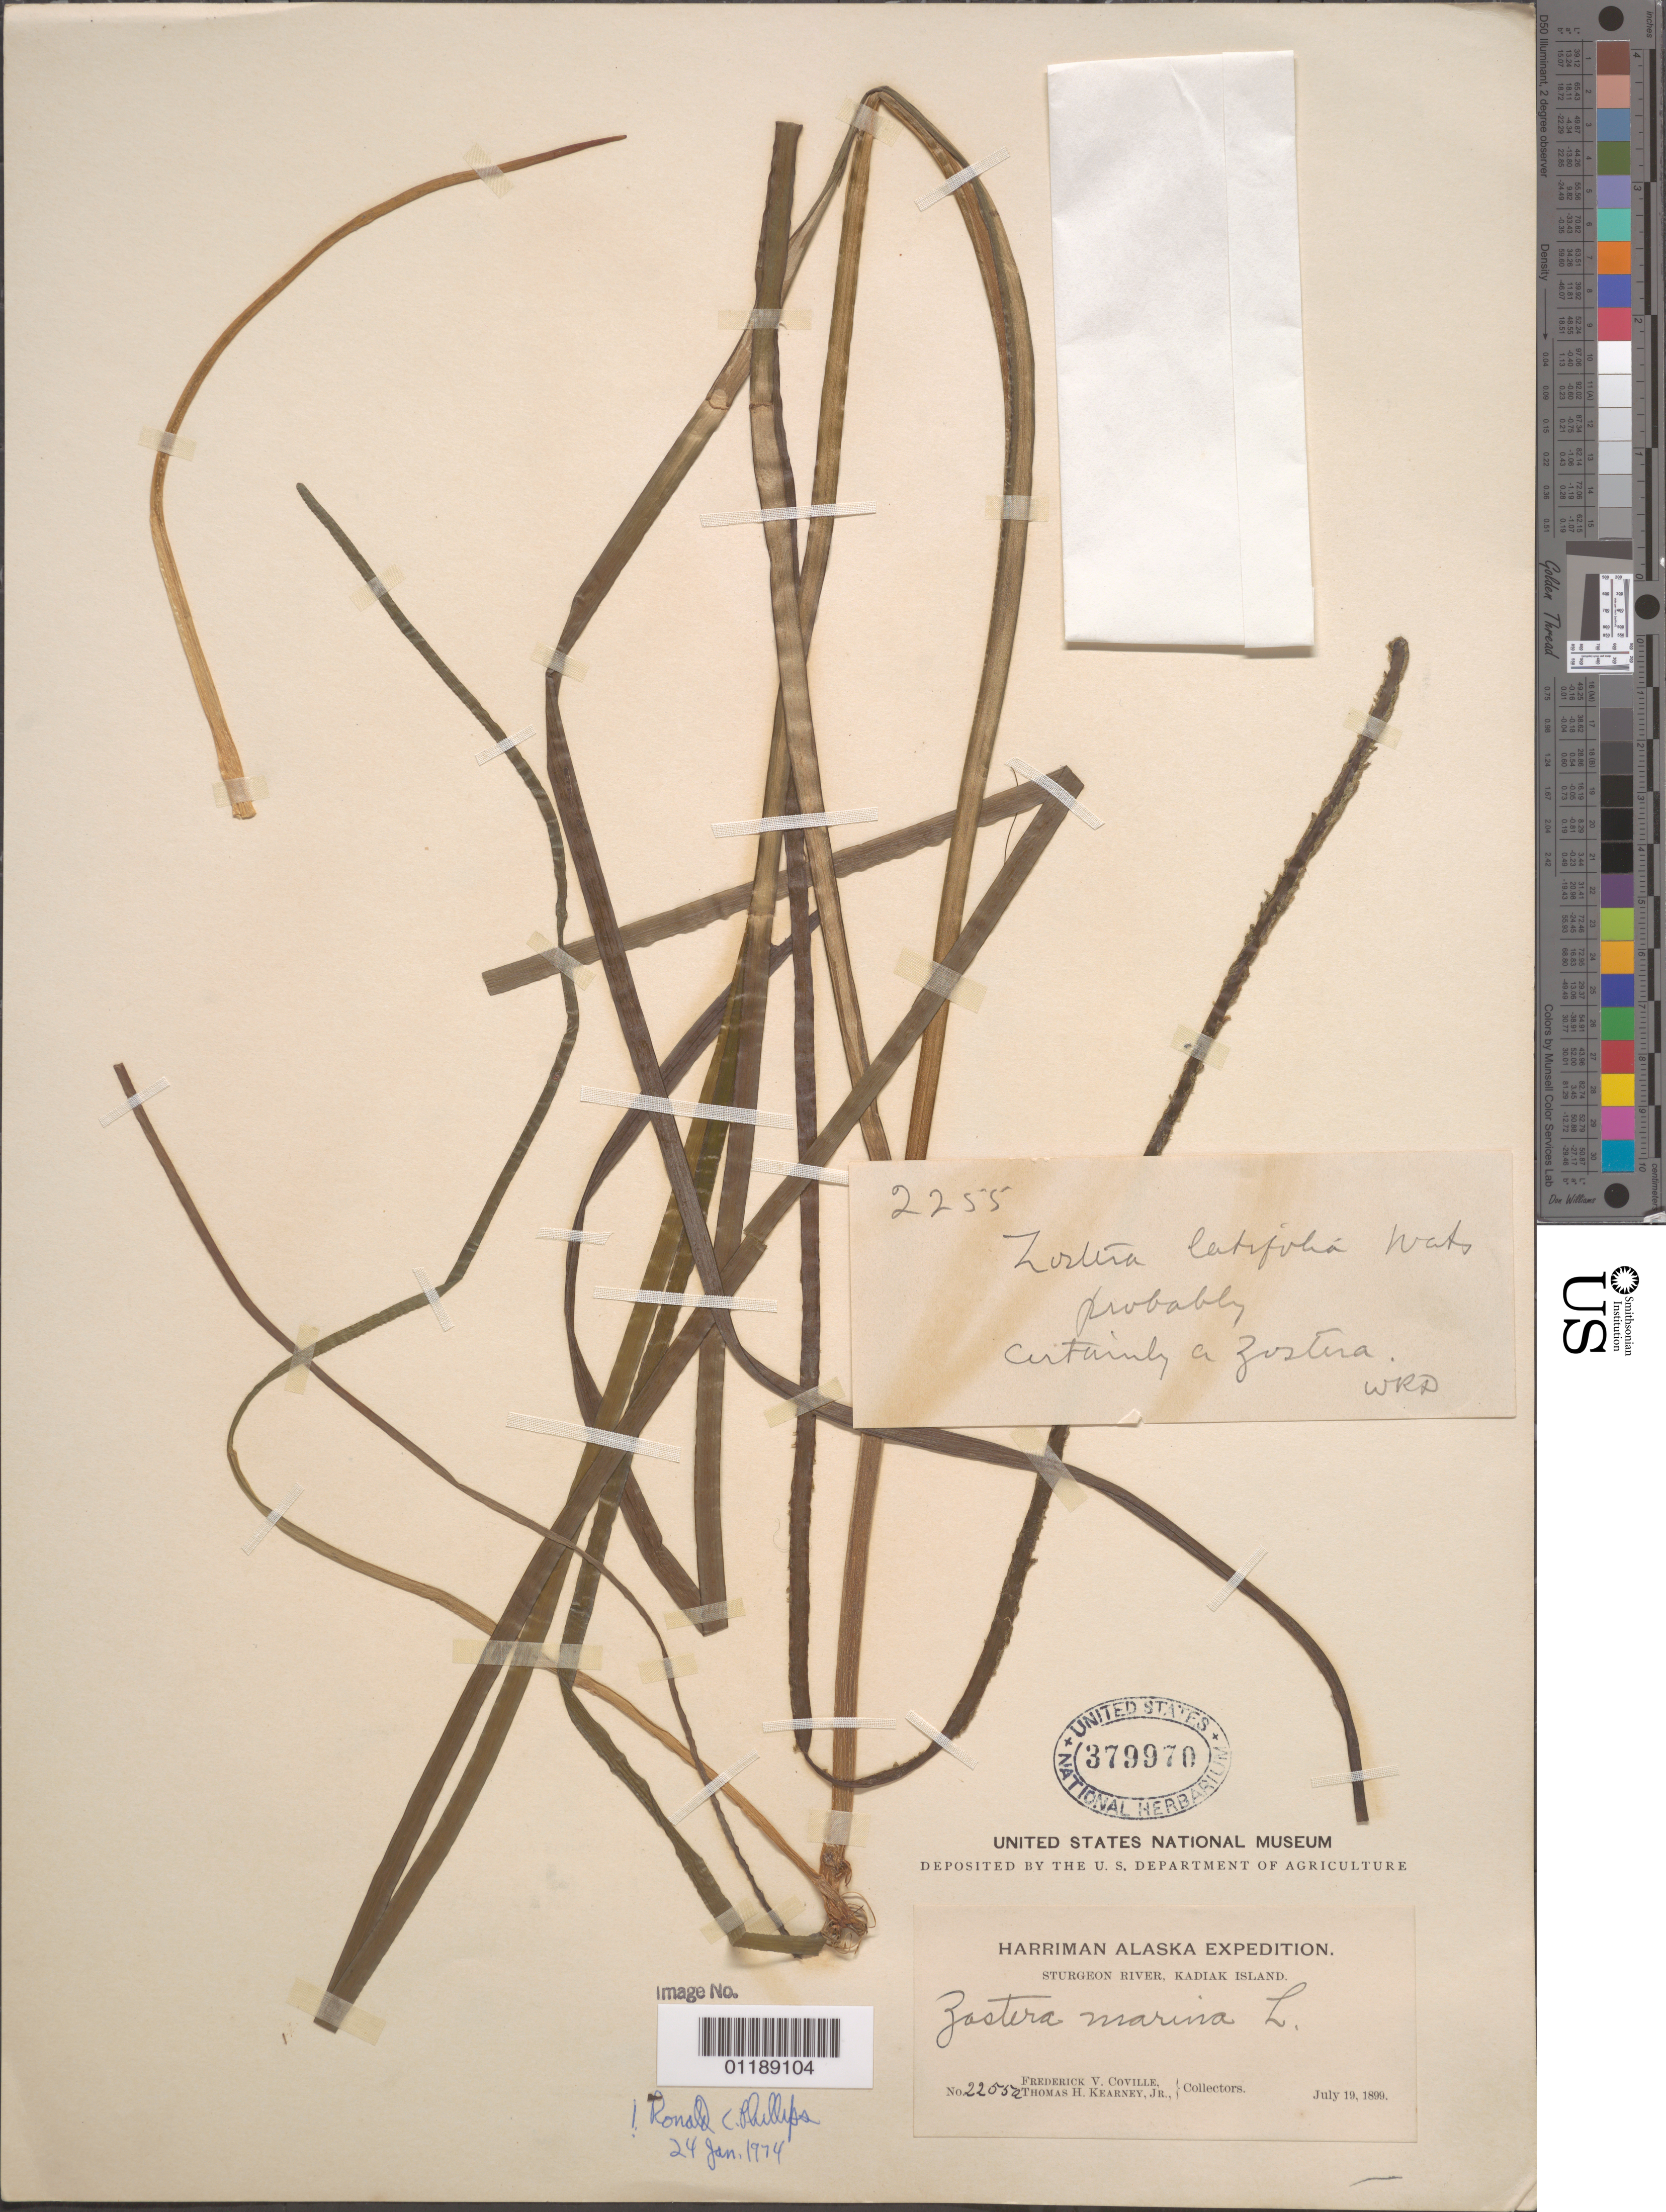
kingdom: Plantae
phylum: Tracheophyta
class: Liliopsida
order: Alismatales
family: Zosteraceae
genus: Zostera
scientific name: Zostera latifolia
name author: (Morong) Morong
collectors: F. V. Coville & T. H. Kearney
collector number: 2255a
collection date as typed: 19 Jul 1899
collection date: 1899-07-19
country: United States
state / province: Alaska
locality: Sturgeon River, Kadiak Island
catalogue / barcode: US 379970